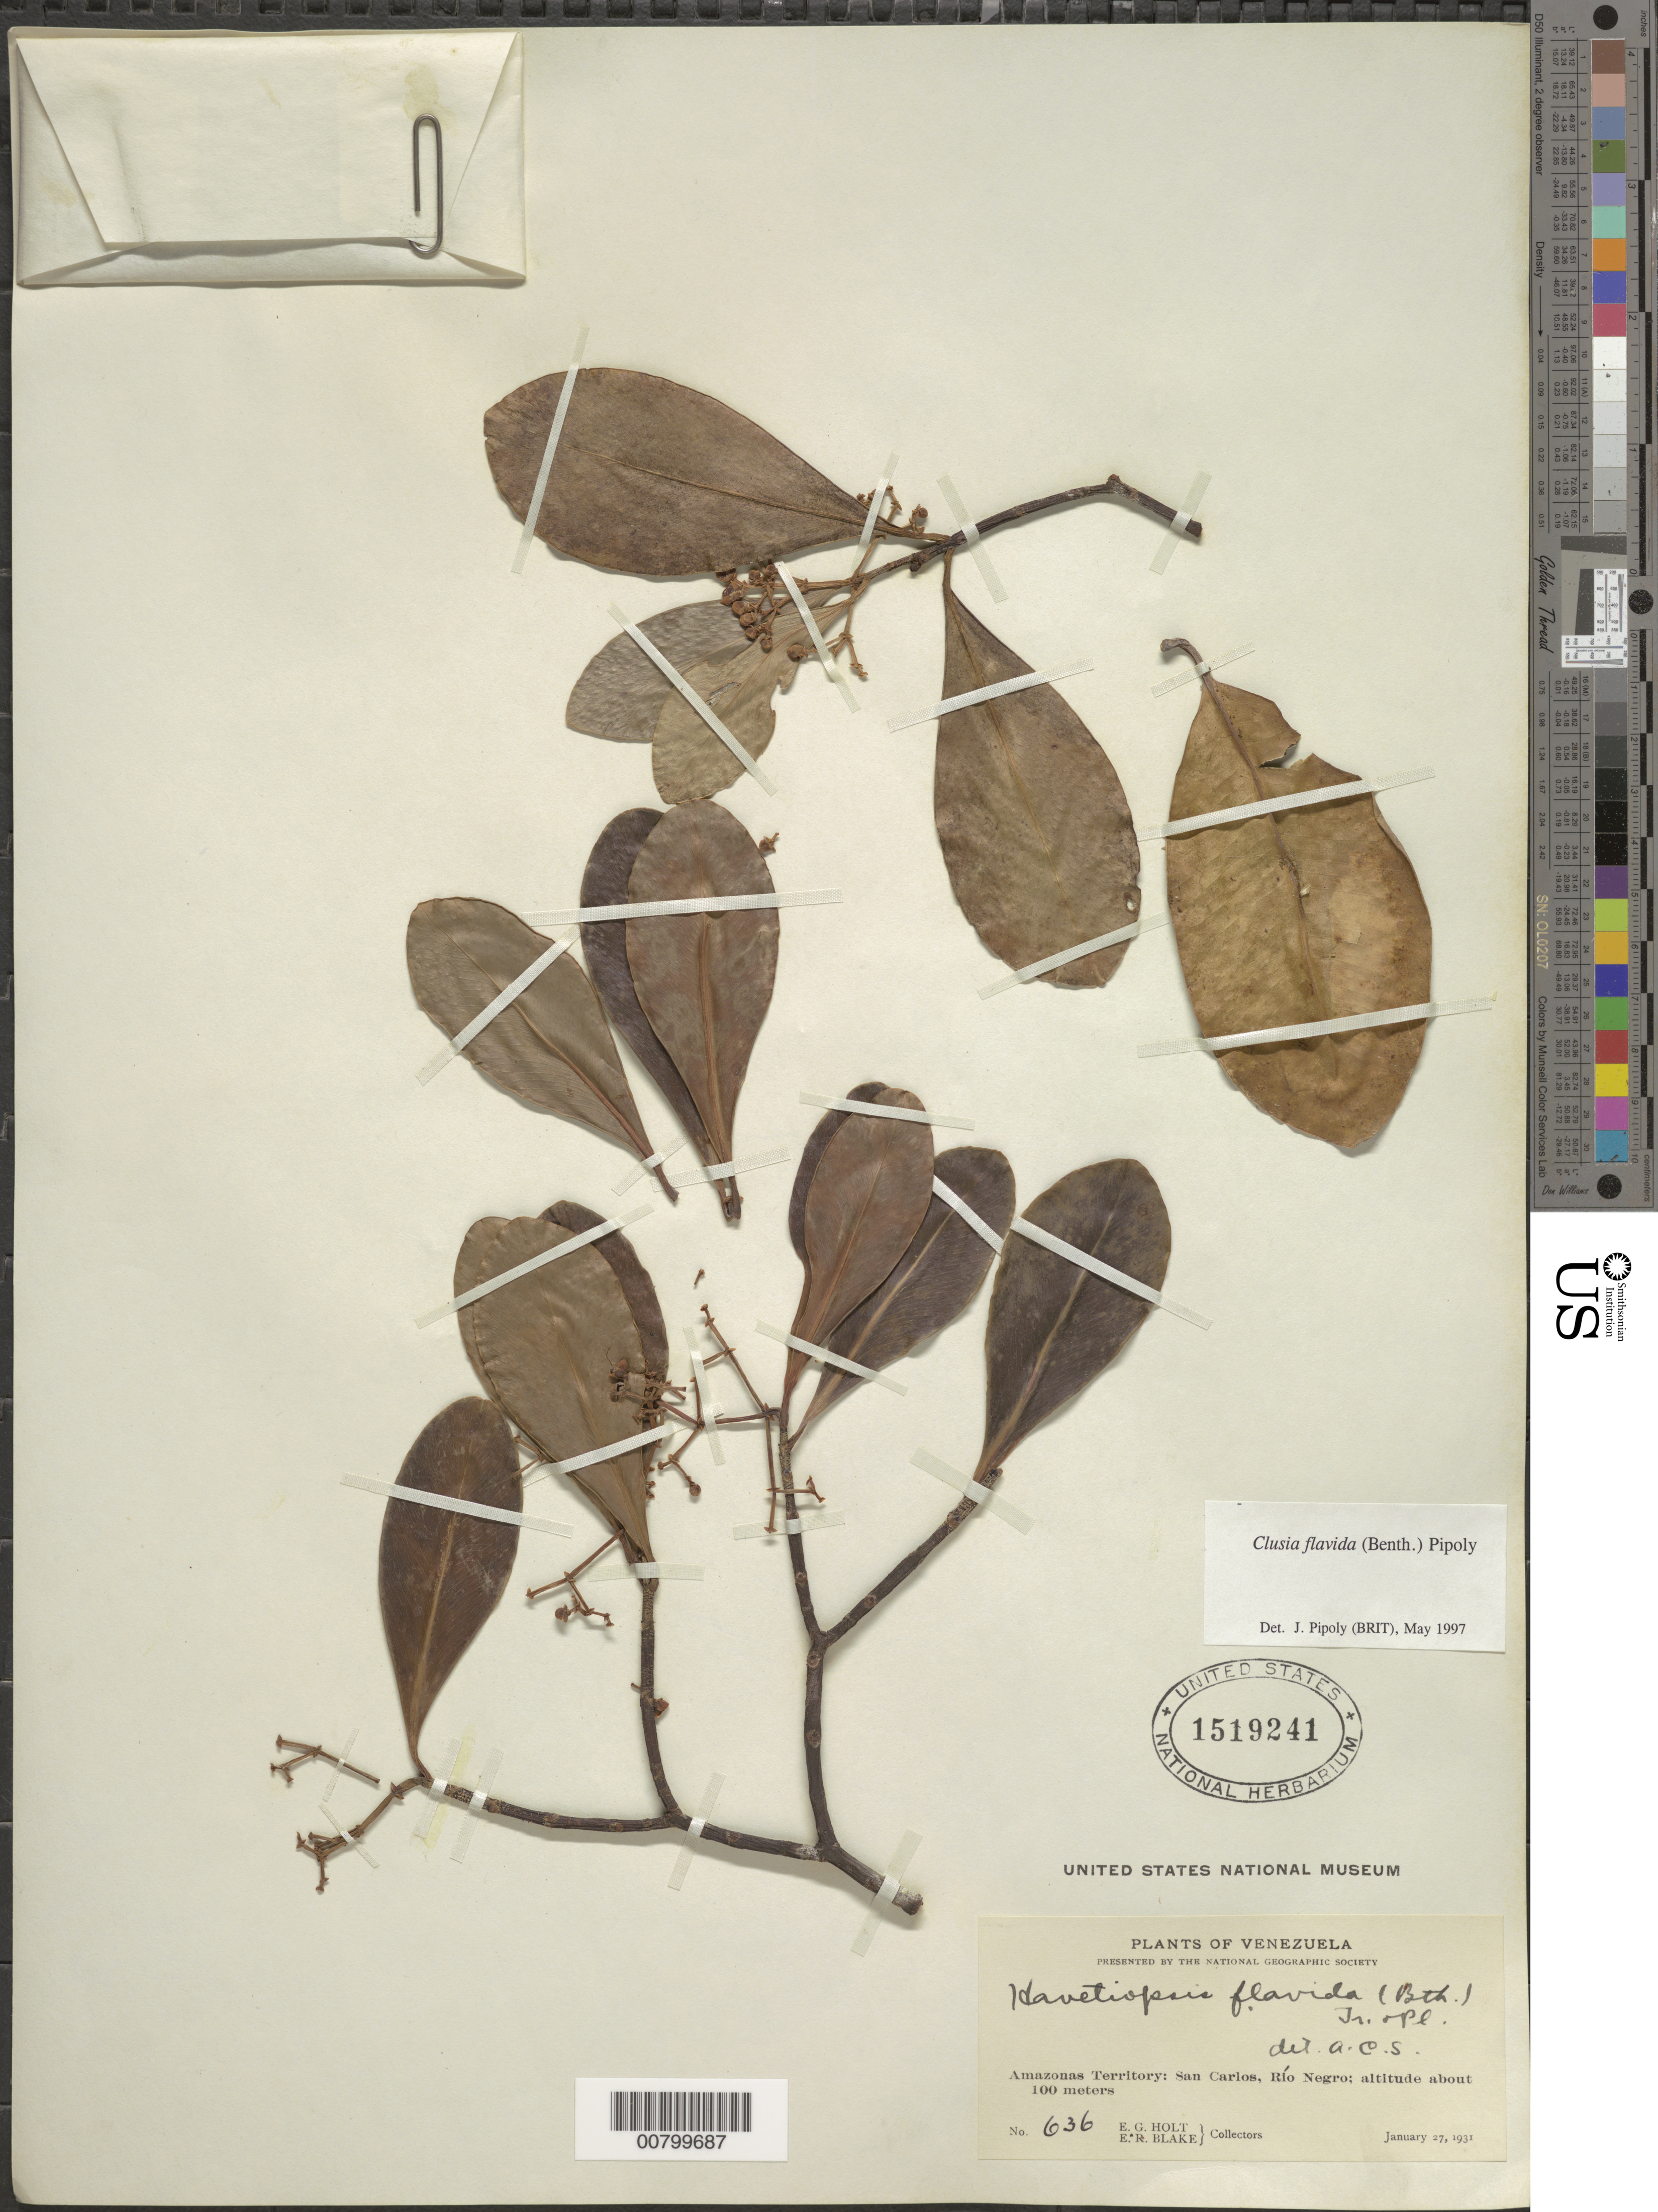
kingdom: Plantae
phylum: Tracheophyta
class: Magnoliopsida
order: Malpighiales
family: Clusiaceae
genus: Clusia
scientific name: Clusia flavida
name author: (Benth.) Pipoly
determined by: Pipoly, J. J., III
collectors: E. Holt & E. R. Blake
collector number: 636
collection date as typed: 27-Jan-31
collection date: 1931-01-27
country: Venezuela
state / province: Amazonas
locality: San Carlos, Río Negro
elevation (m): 100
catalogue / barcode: US 1519241